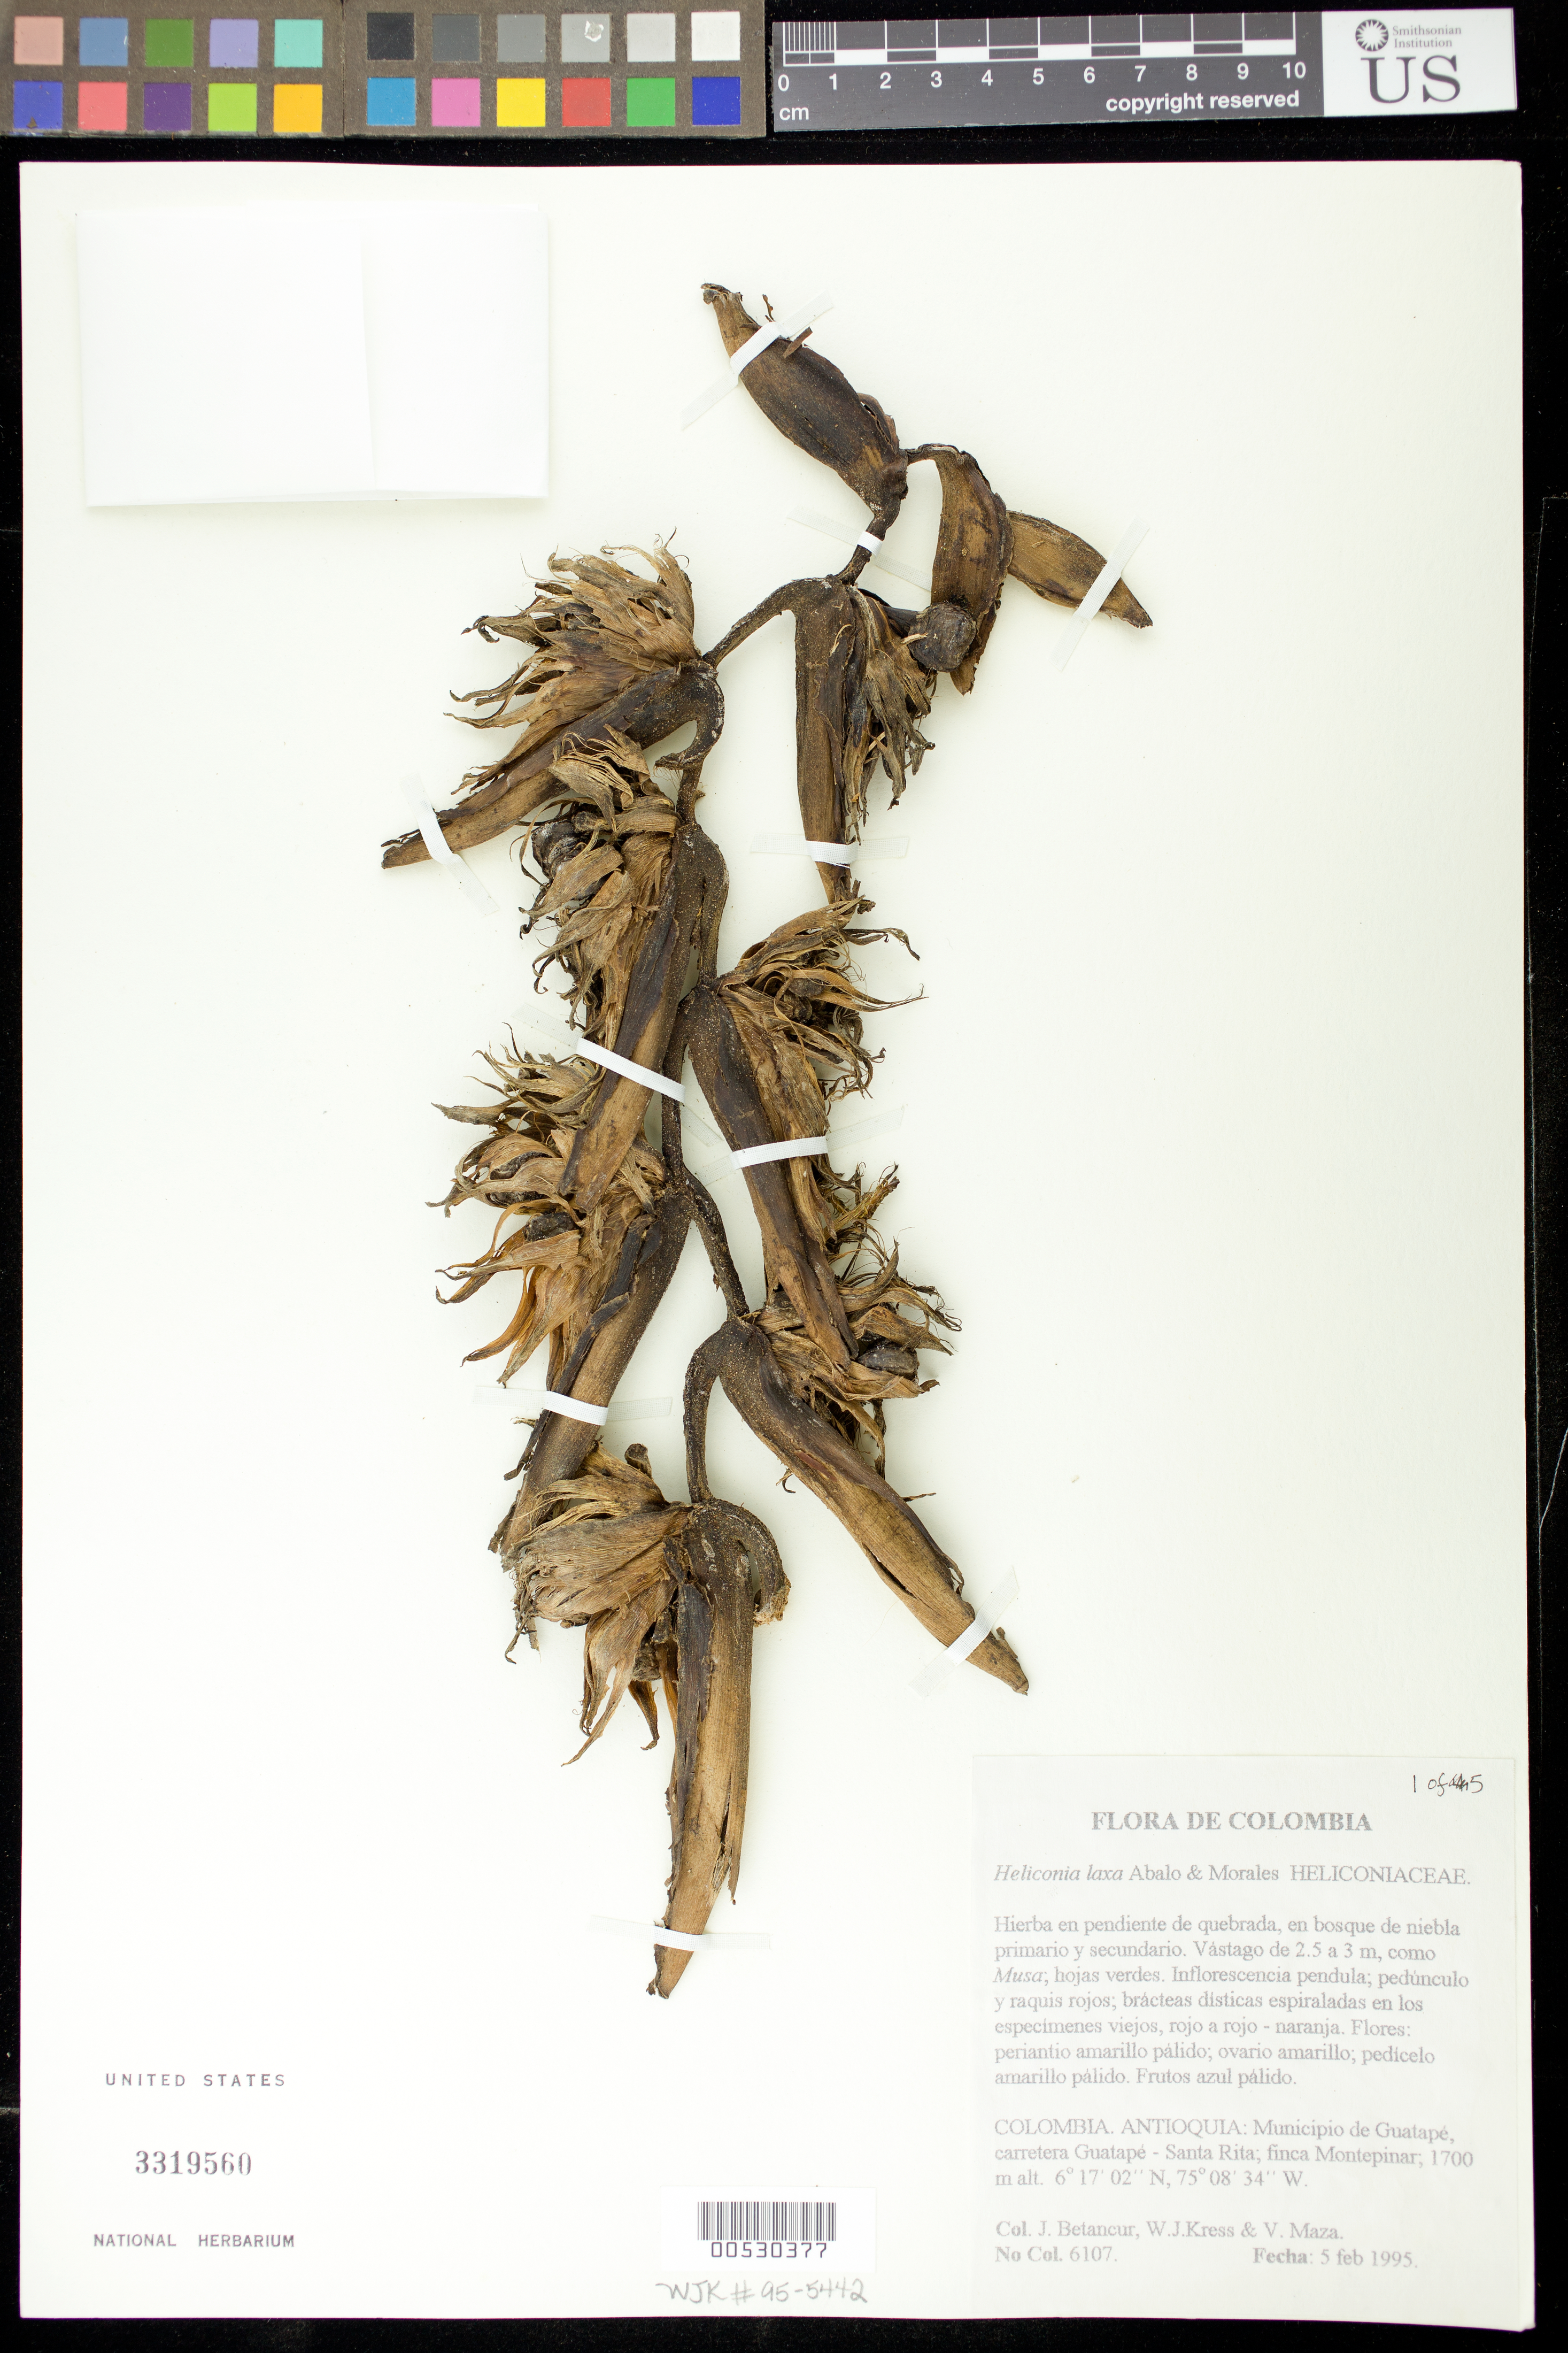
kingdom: Plantae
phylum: Tracheophyta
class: Liliopsida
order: Zingiberales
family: Heliconiaceae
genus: Heliconia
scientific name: Heliconia laxa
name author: Abalo & G. Morales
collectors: J. C. Betancur, W. J. Kress & V. Maza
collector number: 6107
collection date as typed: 05 Feb 1995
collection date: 1995-02-05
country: Colombia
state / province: Antioquia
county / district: Guatape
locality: Carretera Guatape-Santa Rita; finca Montepinar.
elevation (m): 1700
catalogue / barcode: US 3319560